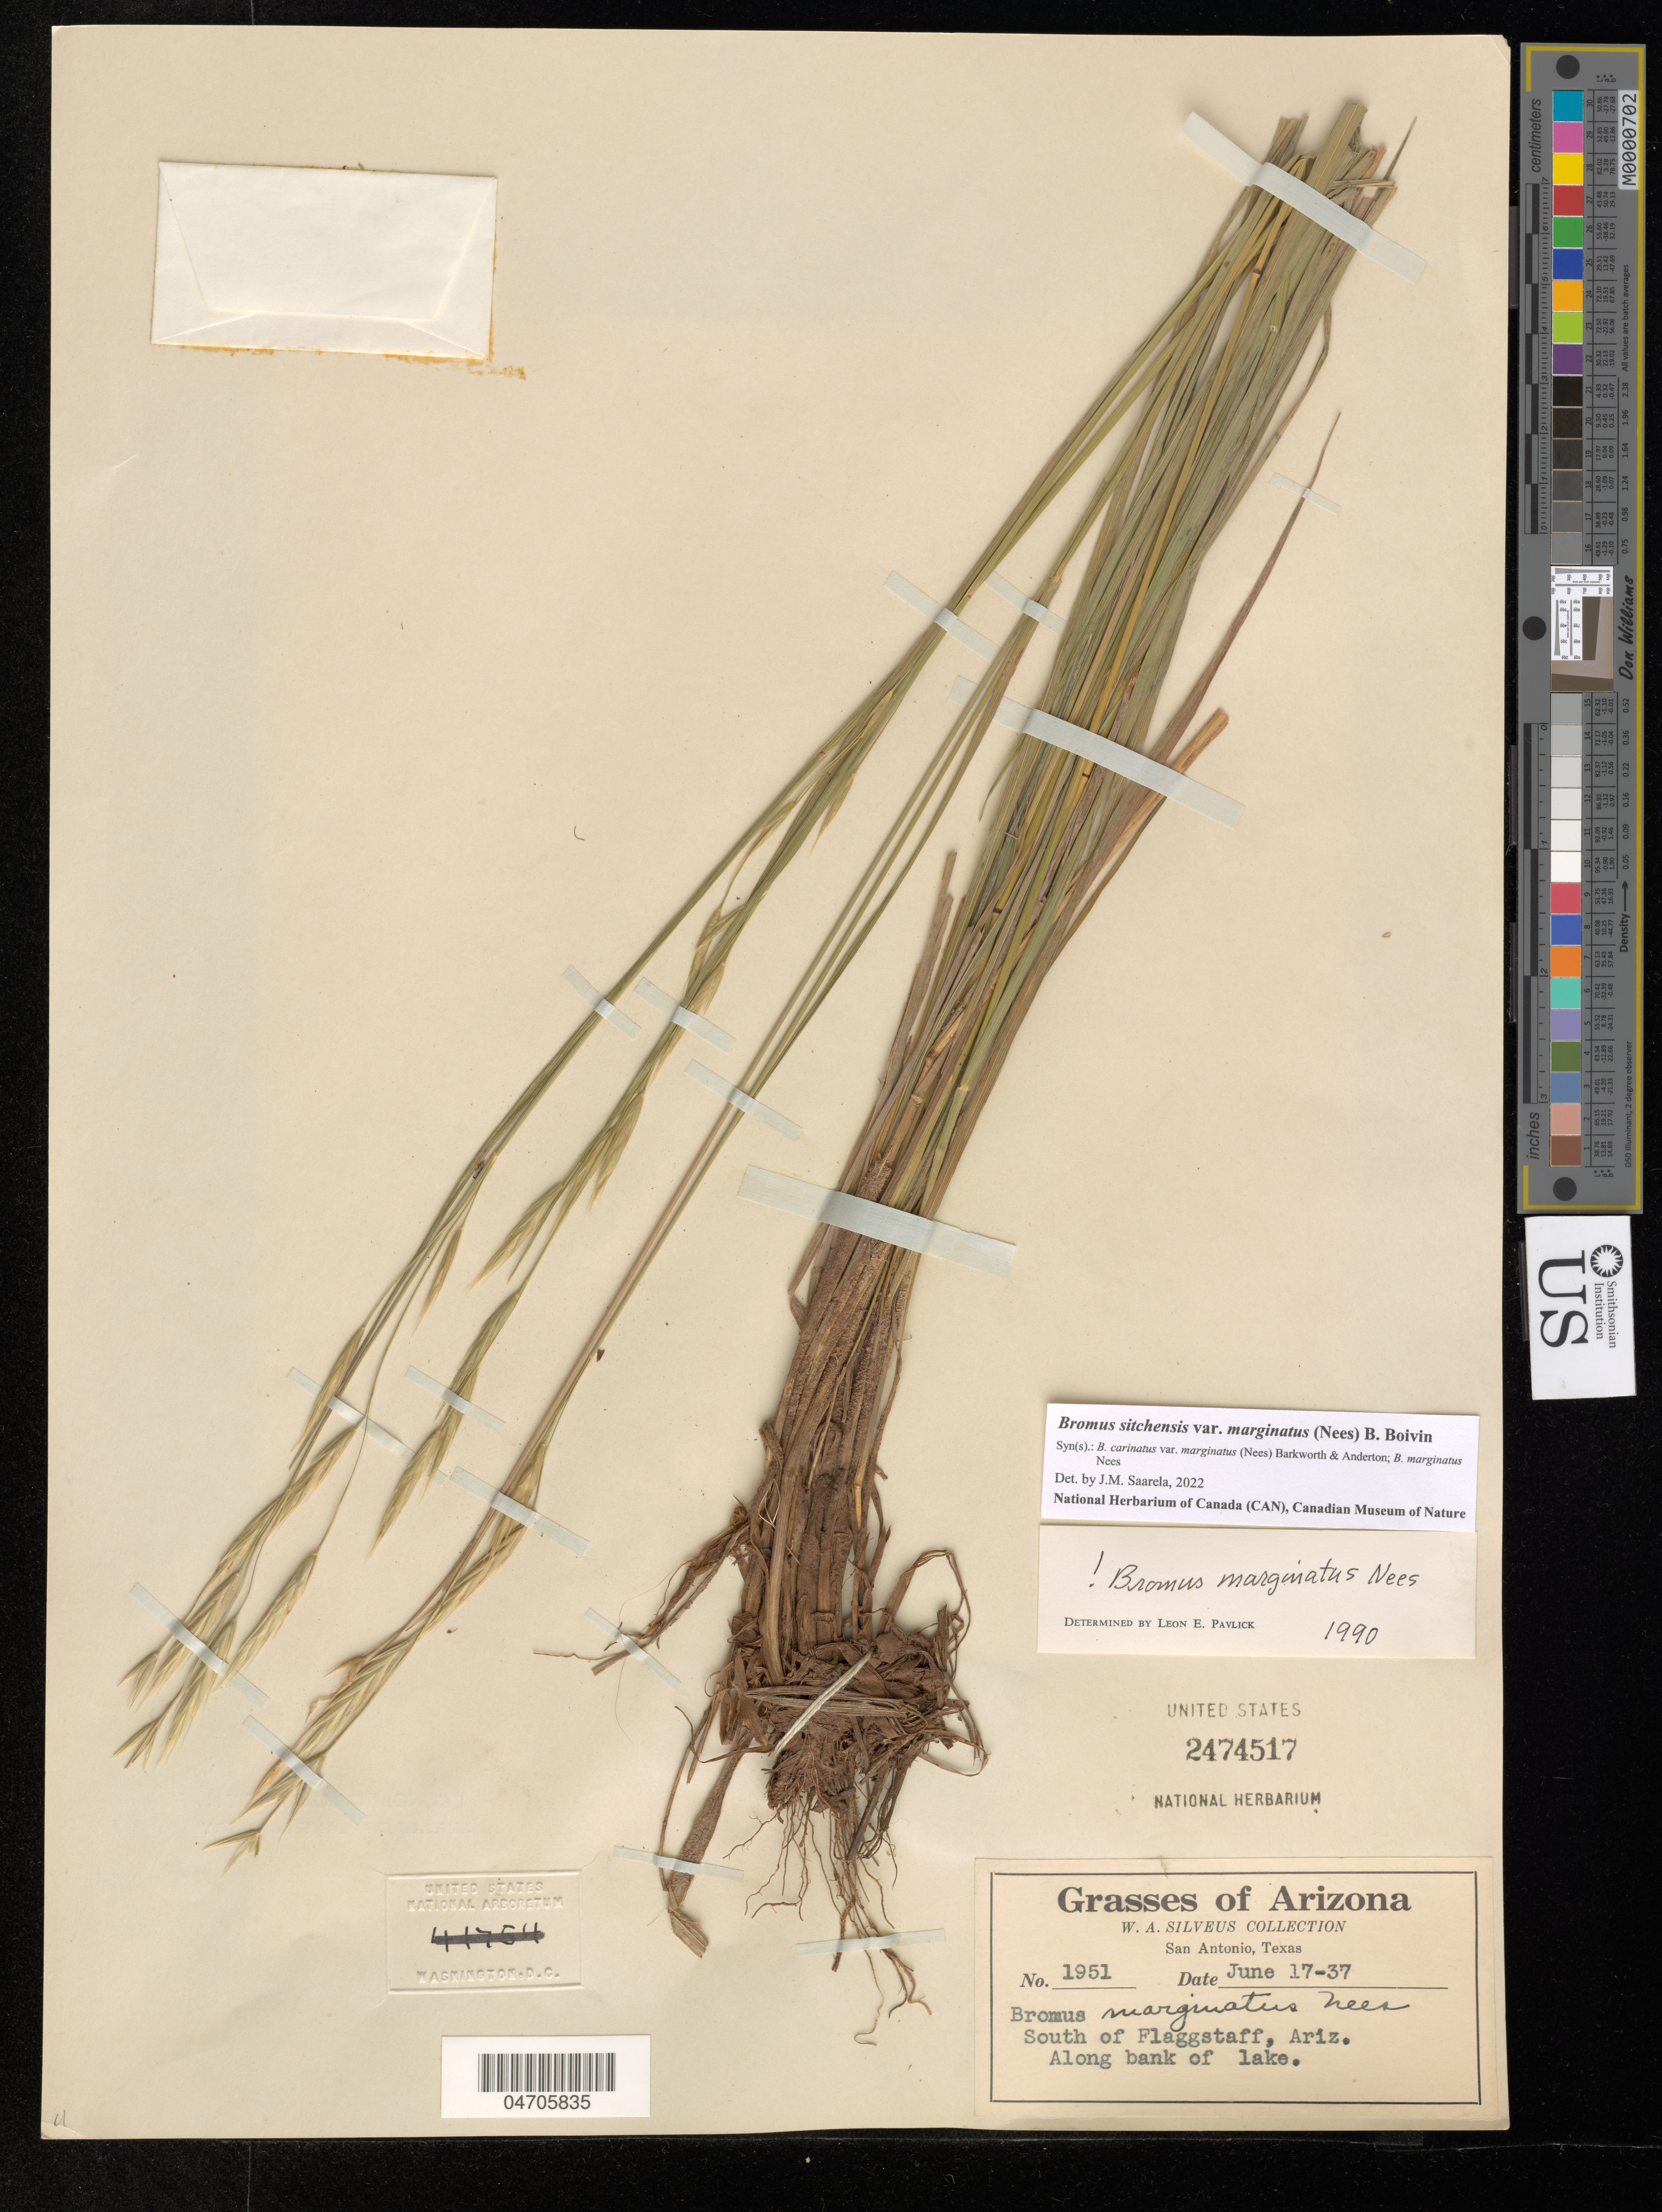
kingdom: Plantae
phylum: Tracheophyta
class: Liliopsida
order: Poales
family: Poaceae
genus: Bromus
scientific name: Bromus sitchensis var. polyanthus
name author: (Scribn. ex Shear) R.E. Brainerd & Otting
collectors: W. Silveus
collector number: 1951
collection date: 1937-06-17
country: United States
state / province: Arizona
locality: South of Flagstaff. Along bank of lake.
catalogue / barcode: US 2474517